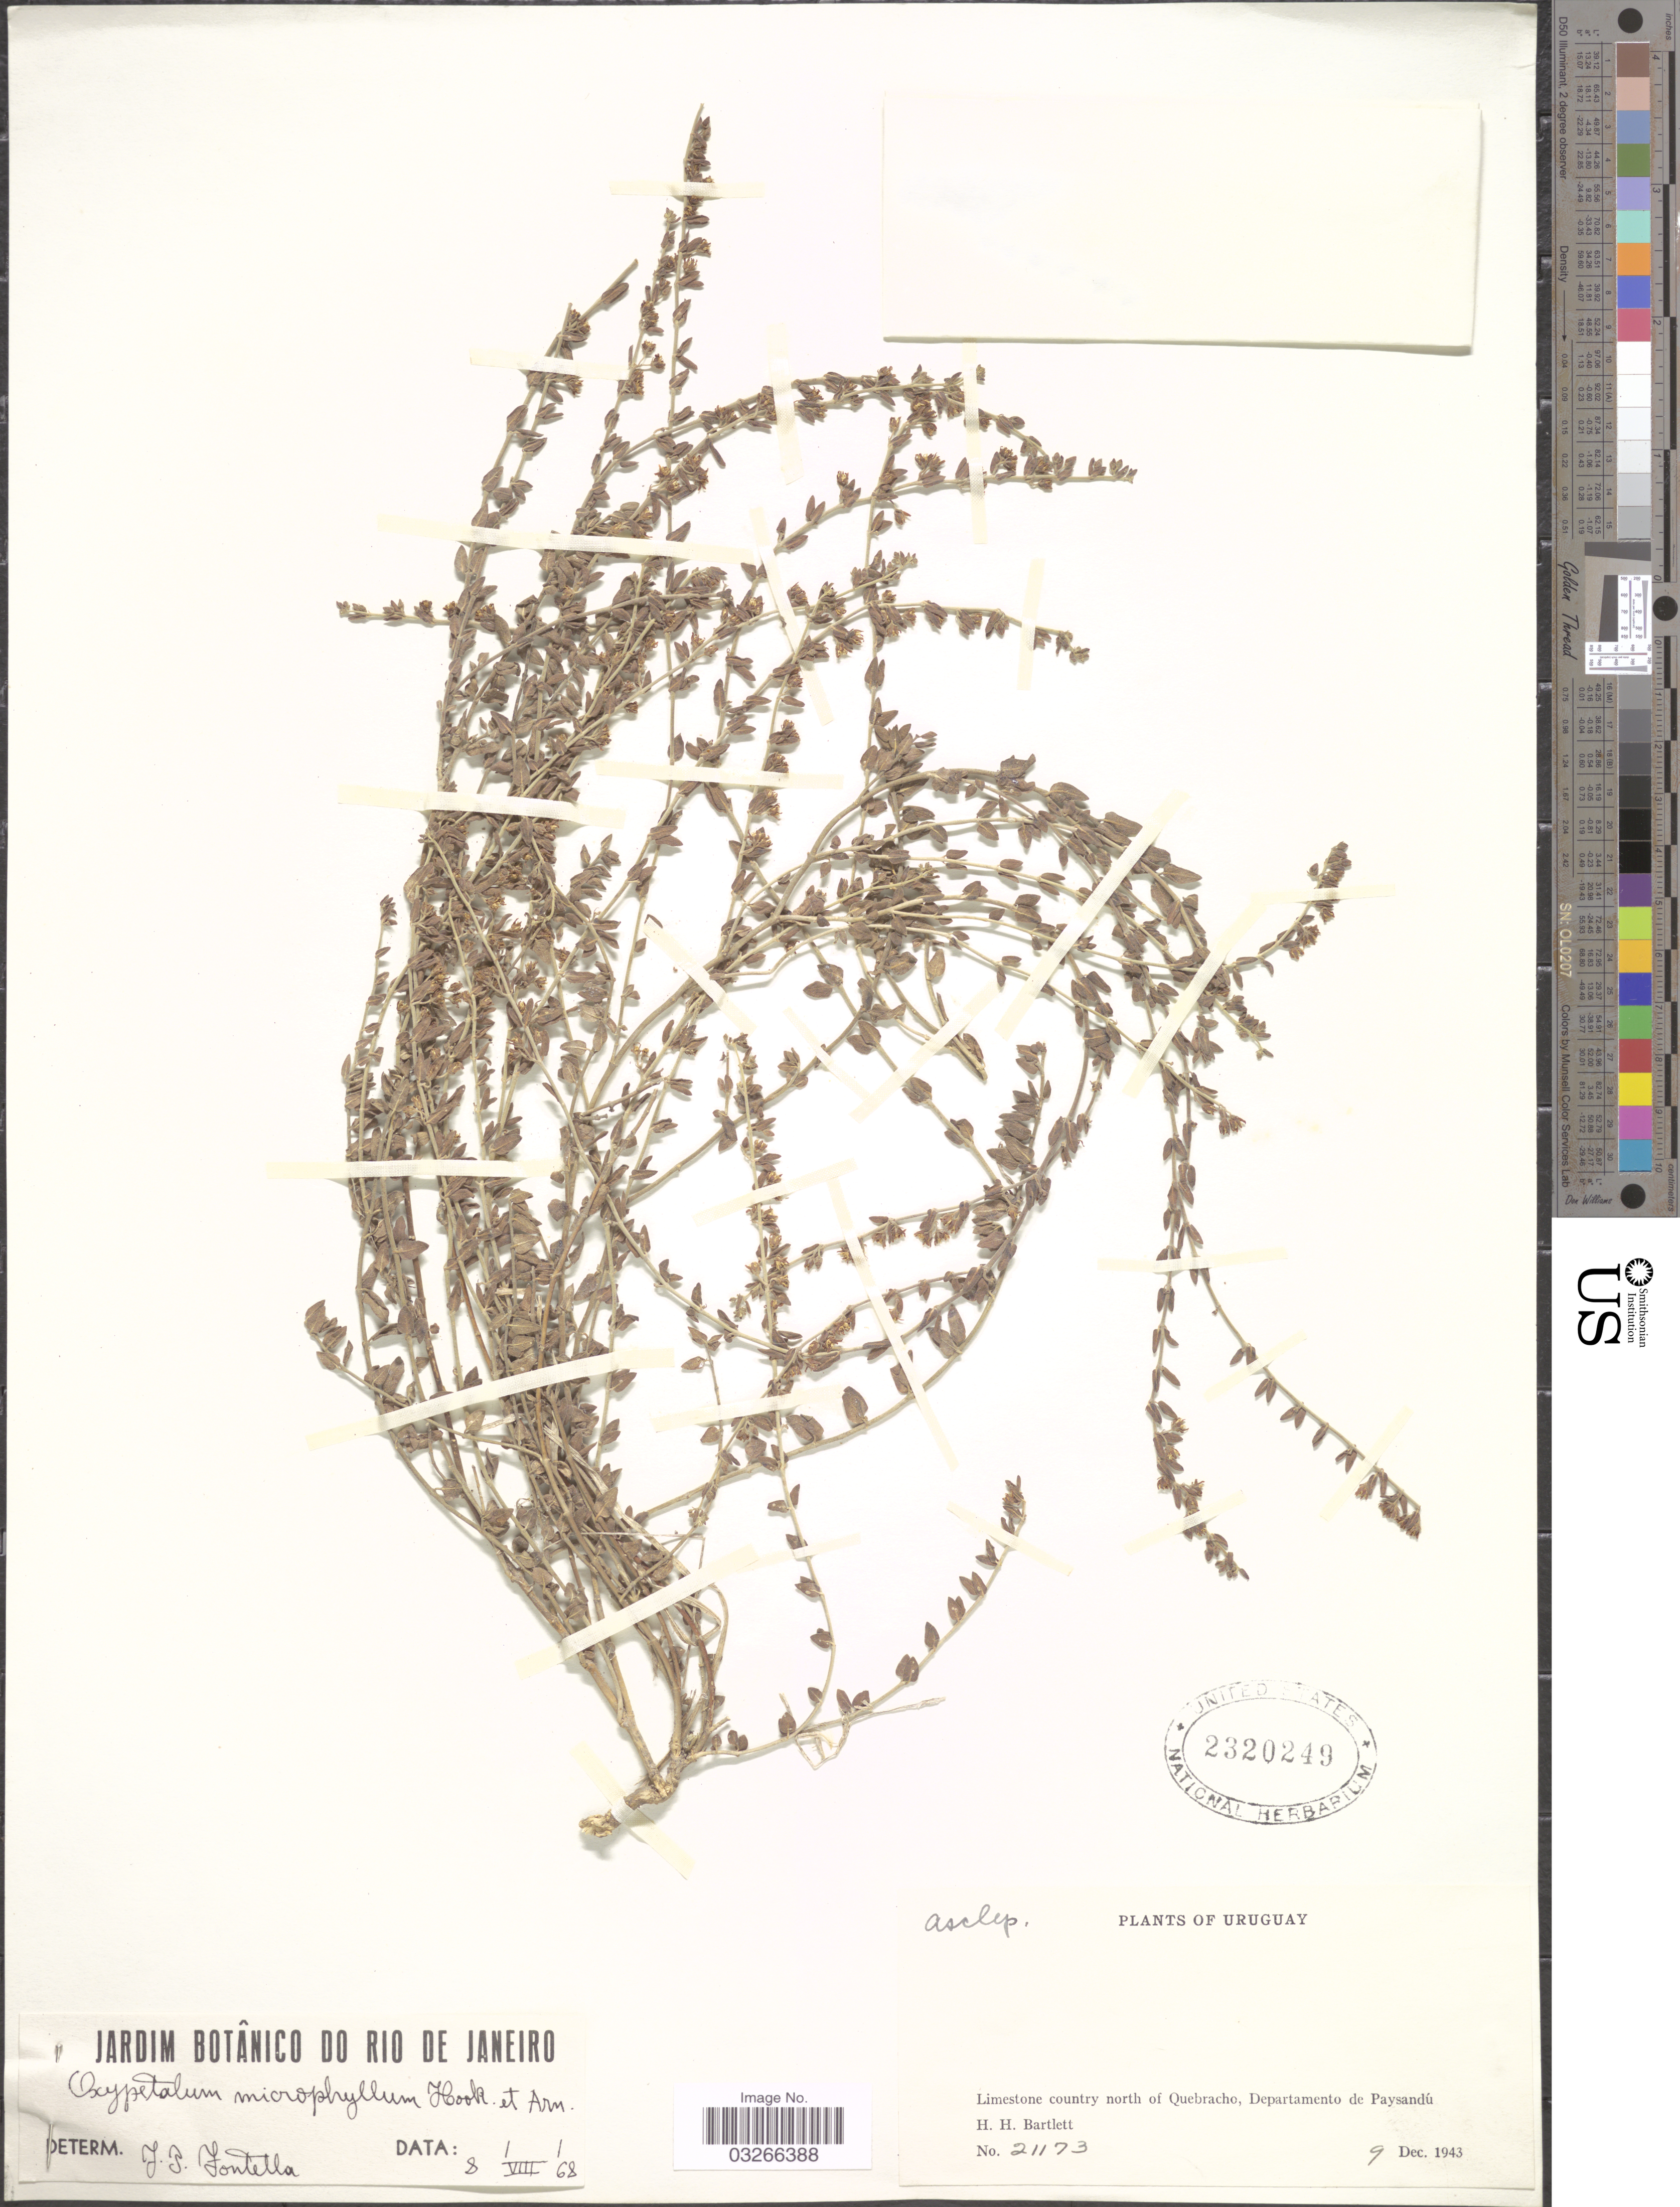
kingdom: Plantae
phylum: Tracheophyta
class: Magnoliopsida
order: Gentianales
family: Apocynaceae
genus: Oxypetalum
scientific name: Oxypetalum microphyllum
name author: Hook. & Arn.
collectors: H. H. Bartlett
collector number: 21173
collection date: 1943-12-09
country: Uruguay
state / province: Paysandu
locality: Limestone country north of Quebracho, Departamento de Paysandú.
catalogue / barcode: US 2320249